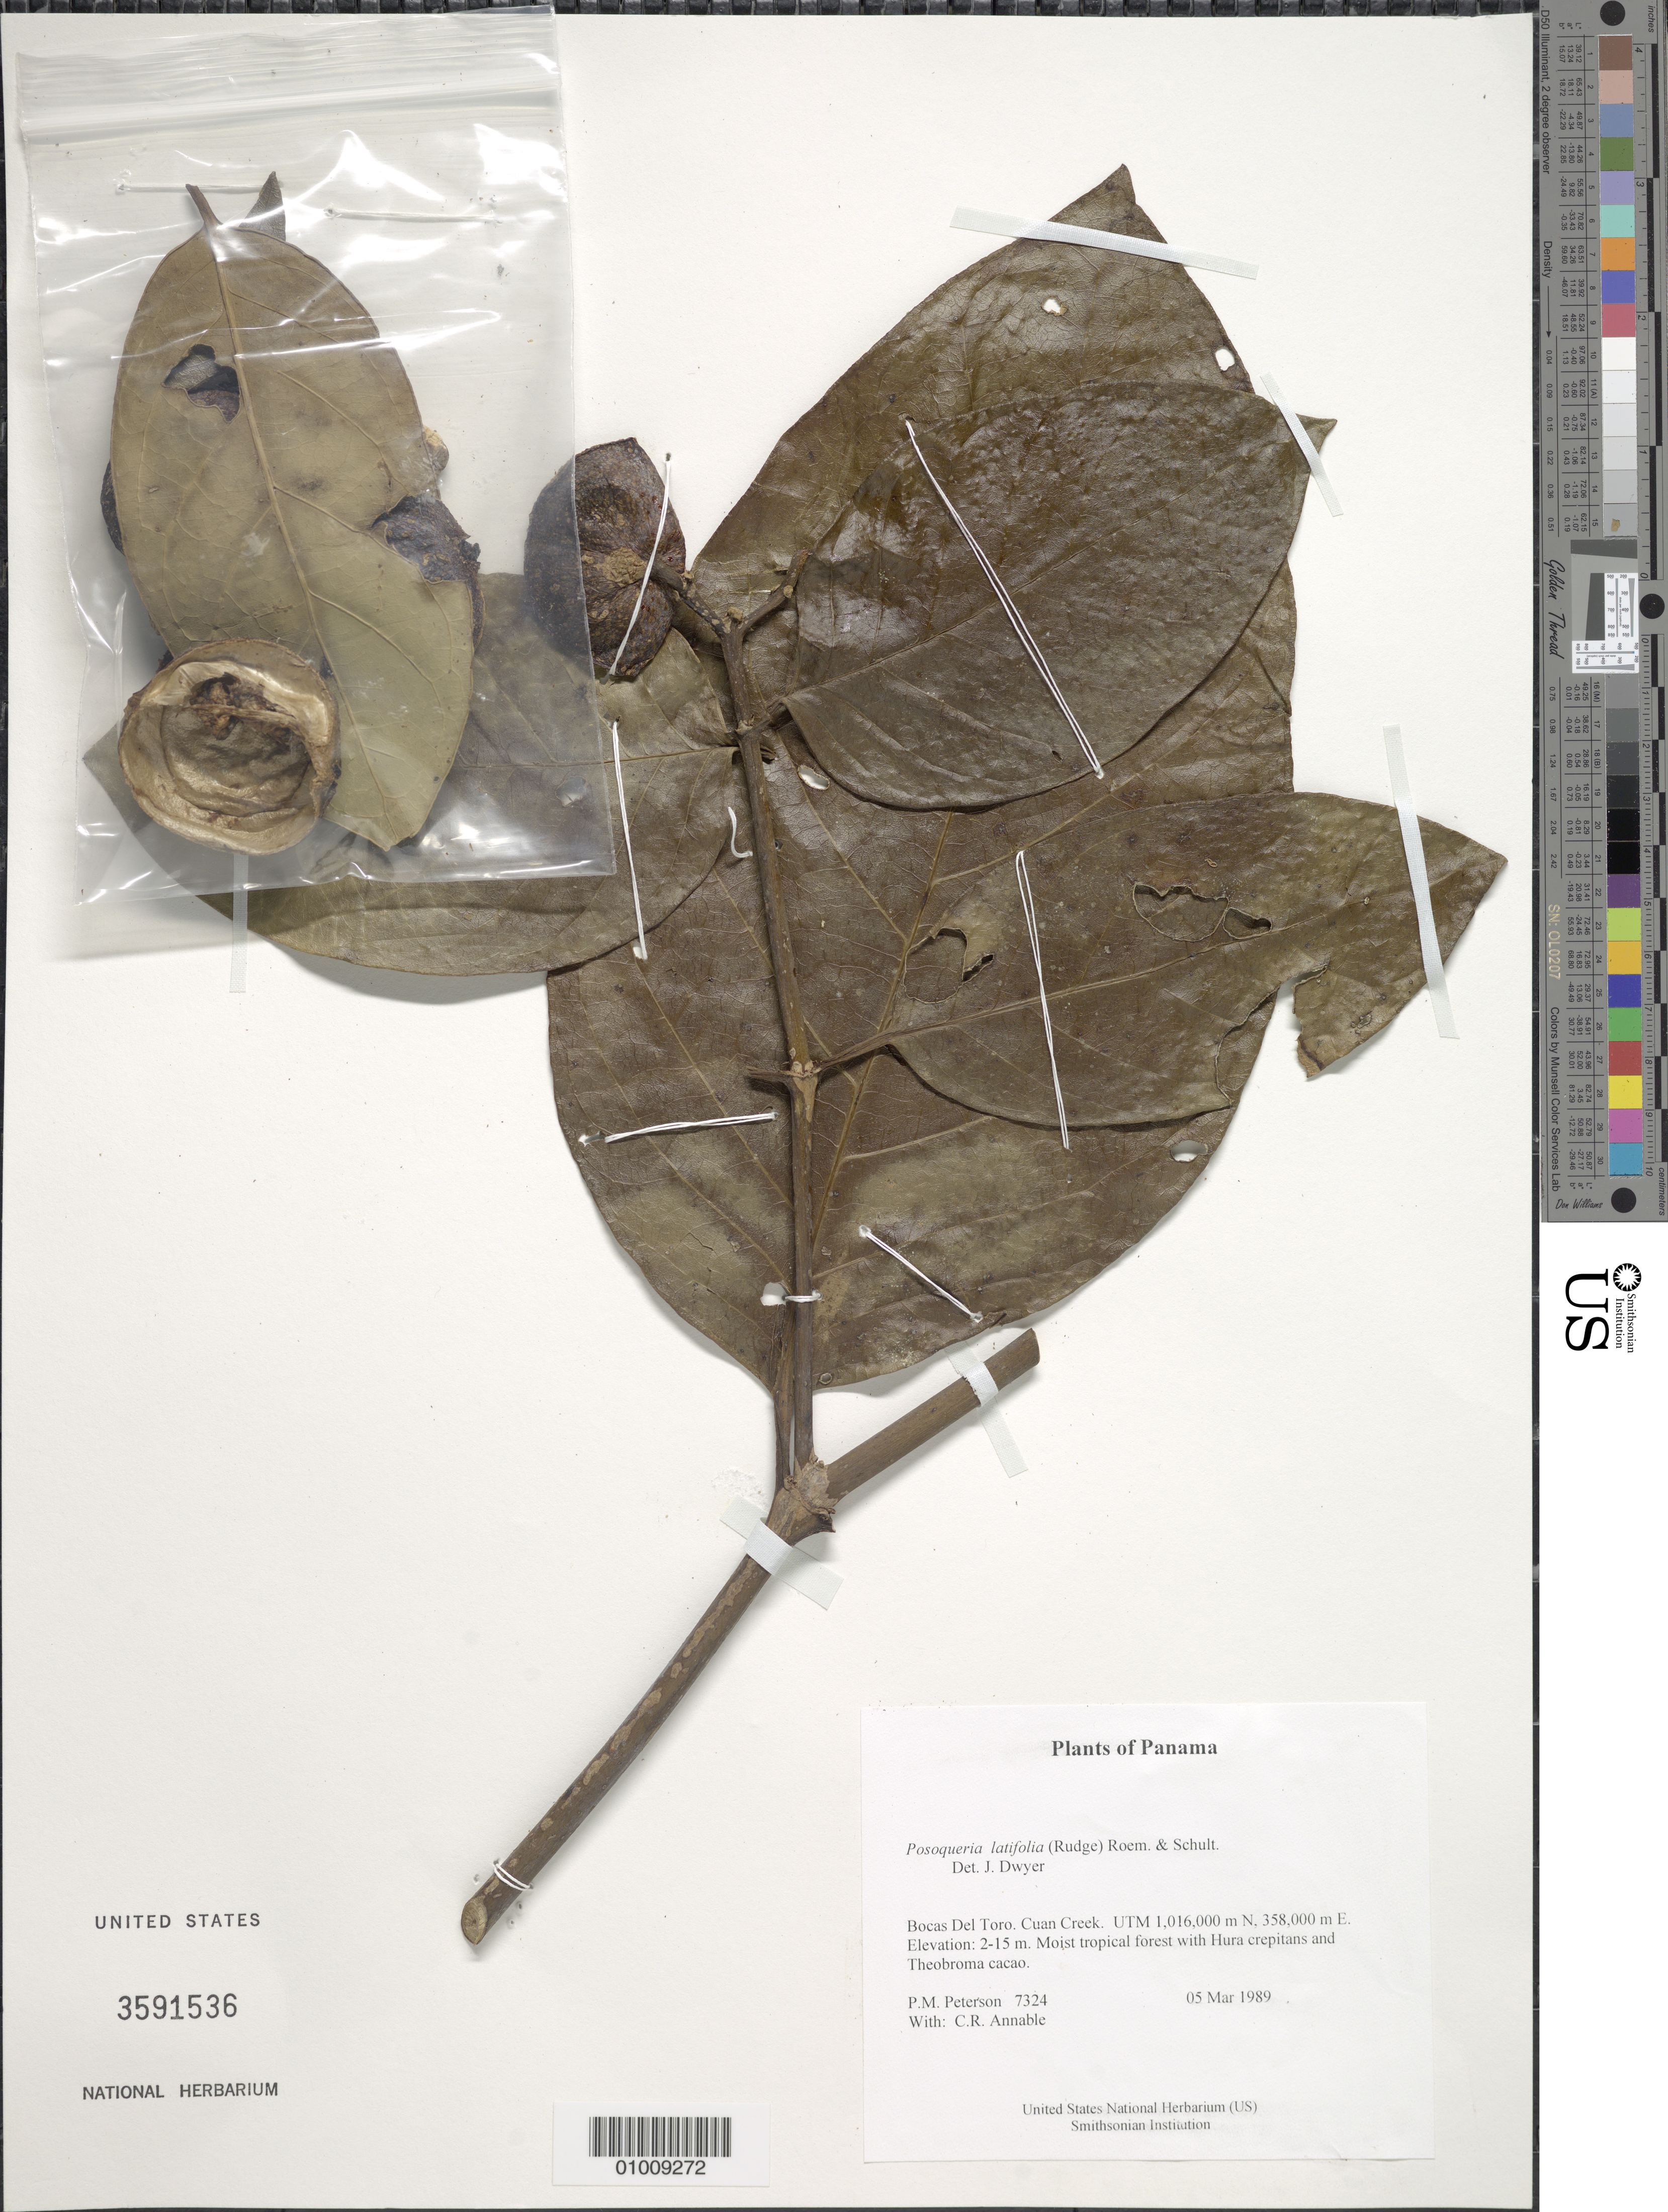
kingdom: Plantae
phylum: Tracheophyta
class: Magnoliopsida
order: Gentianales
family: Rubiaceae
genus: Posoqueria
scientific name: Posoqueria latifolia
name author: (Rudge) Roem. & Schult.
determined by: Dwyer, J.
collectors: P. M. Peterson & C. R. Annable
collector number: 07324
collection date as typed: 05 Mar 1989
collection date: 1989-03-05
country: Panama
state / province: Bocas del Toro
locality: Cuan Creek. UTM 1,016,000 m N, 358,000 m E.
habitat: Moist tropical forest with Hura crepitans and Theobroma cacao.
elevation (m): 2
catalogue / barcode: US 3591536